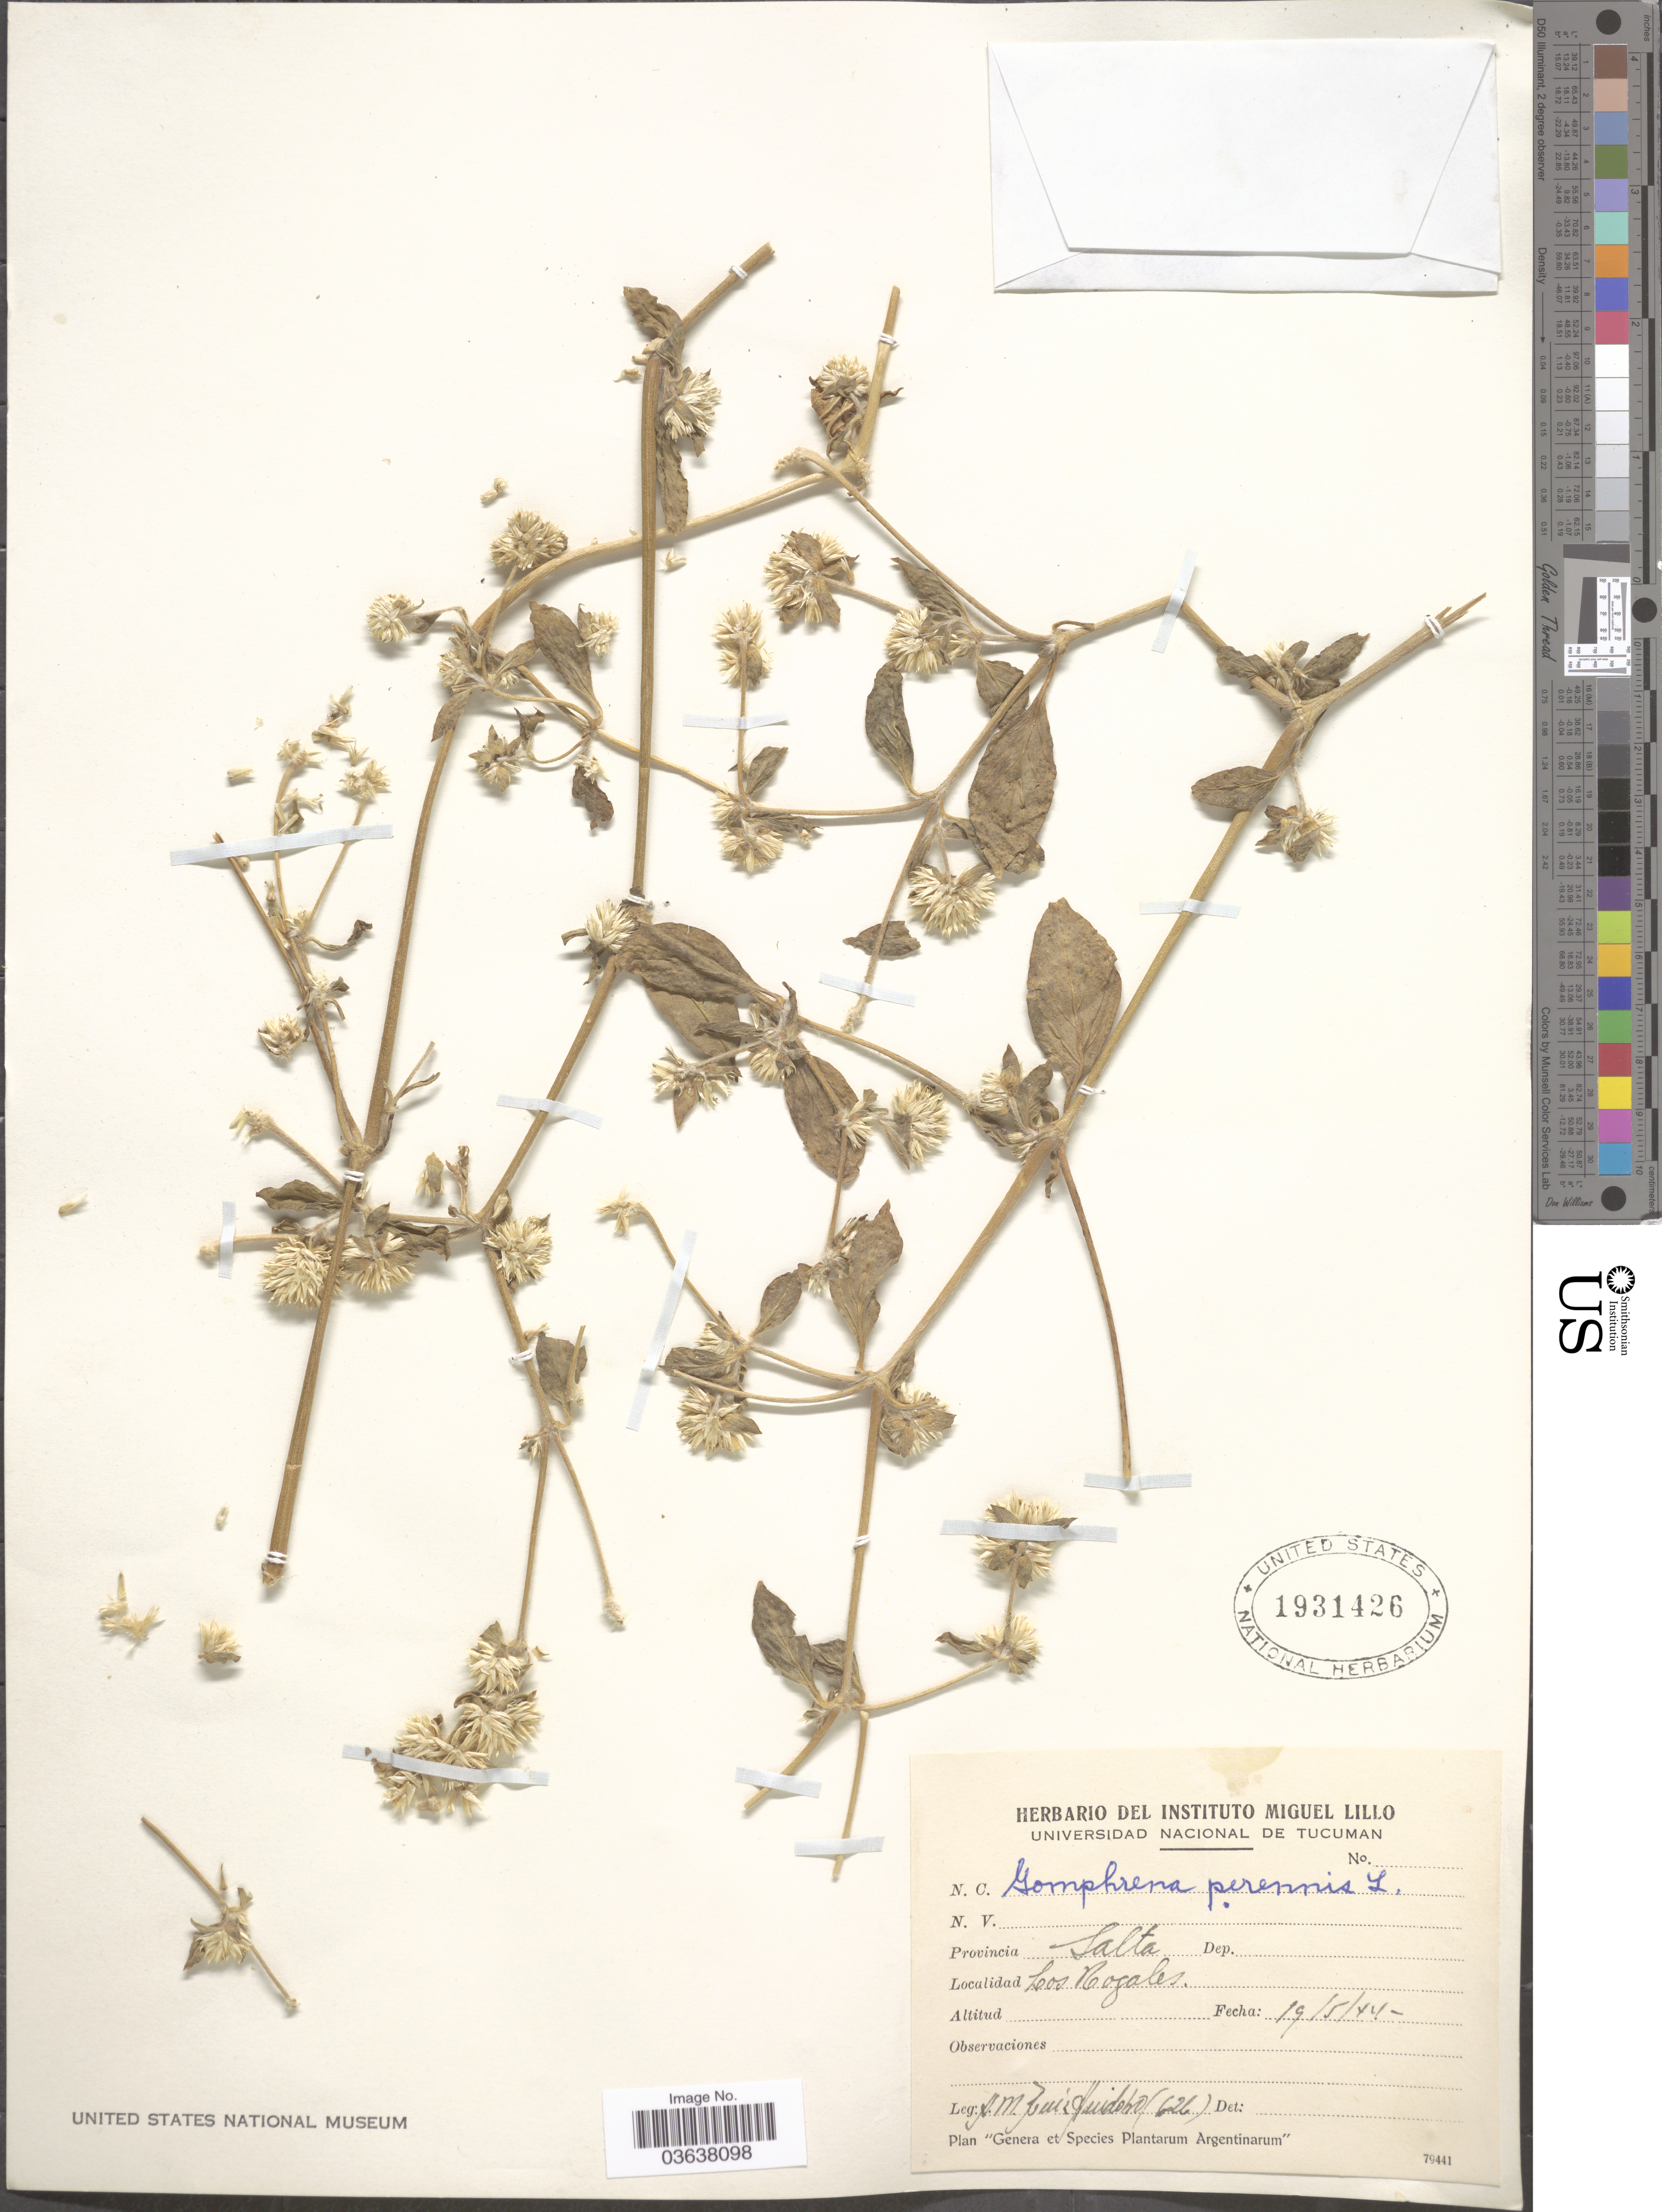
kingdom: Plantae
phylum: Tracheophyta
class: Magnoliopsida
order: Caryophyllales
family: Amaranthaceae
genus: Gomphrena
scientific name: Gomphrena perennis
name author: L.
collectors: A. M. R. Huidobro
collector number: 26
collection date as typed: Transcribed d/m/y: 19/5/45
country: Argentina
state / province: Salta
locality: Los Nogales.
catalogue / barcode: US 1931426